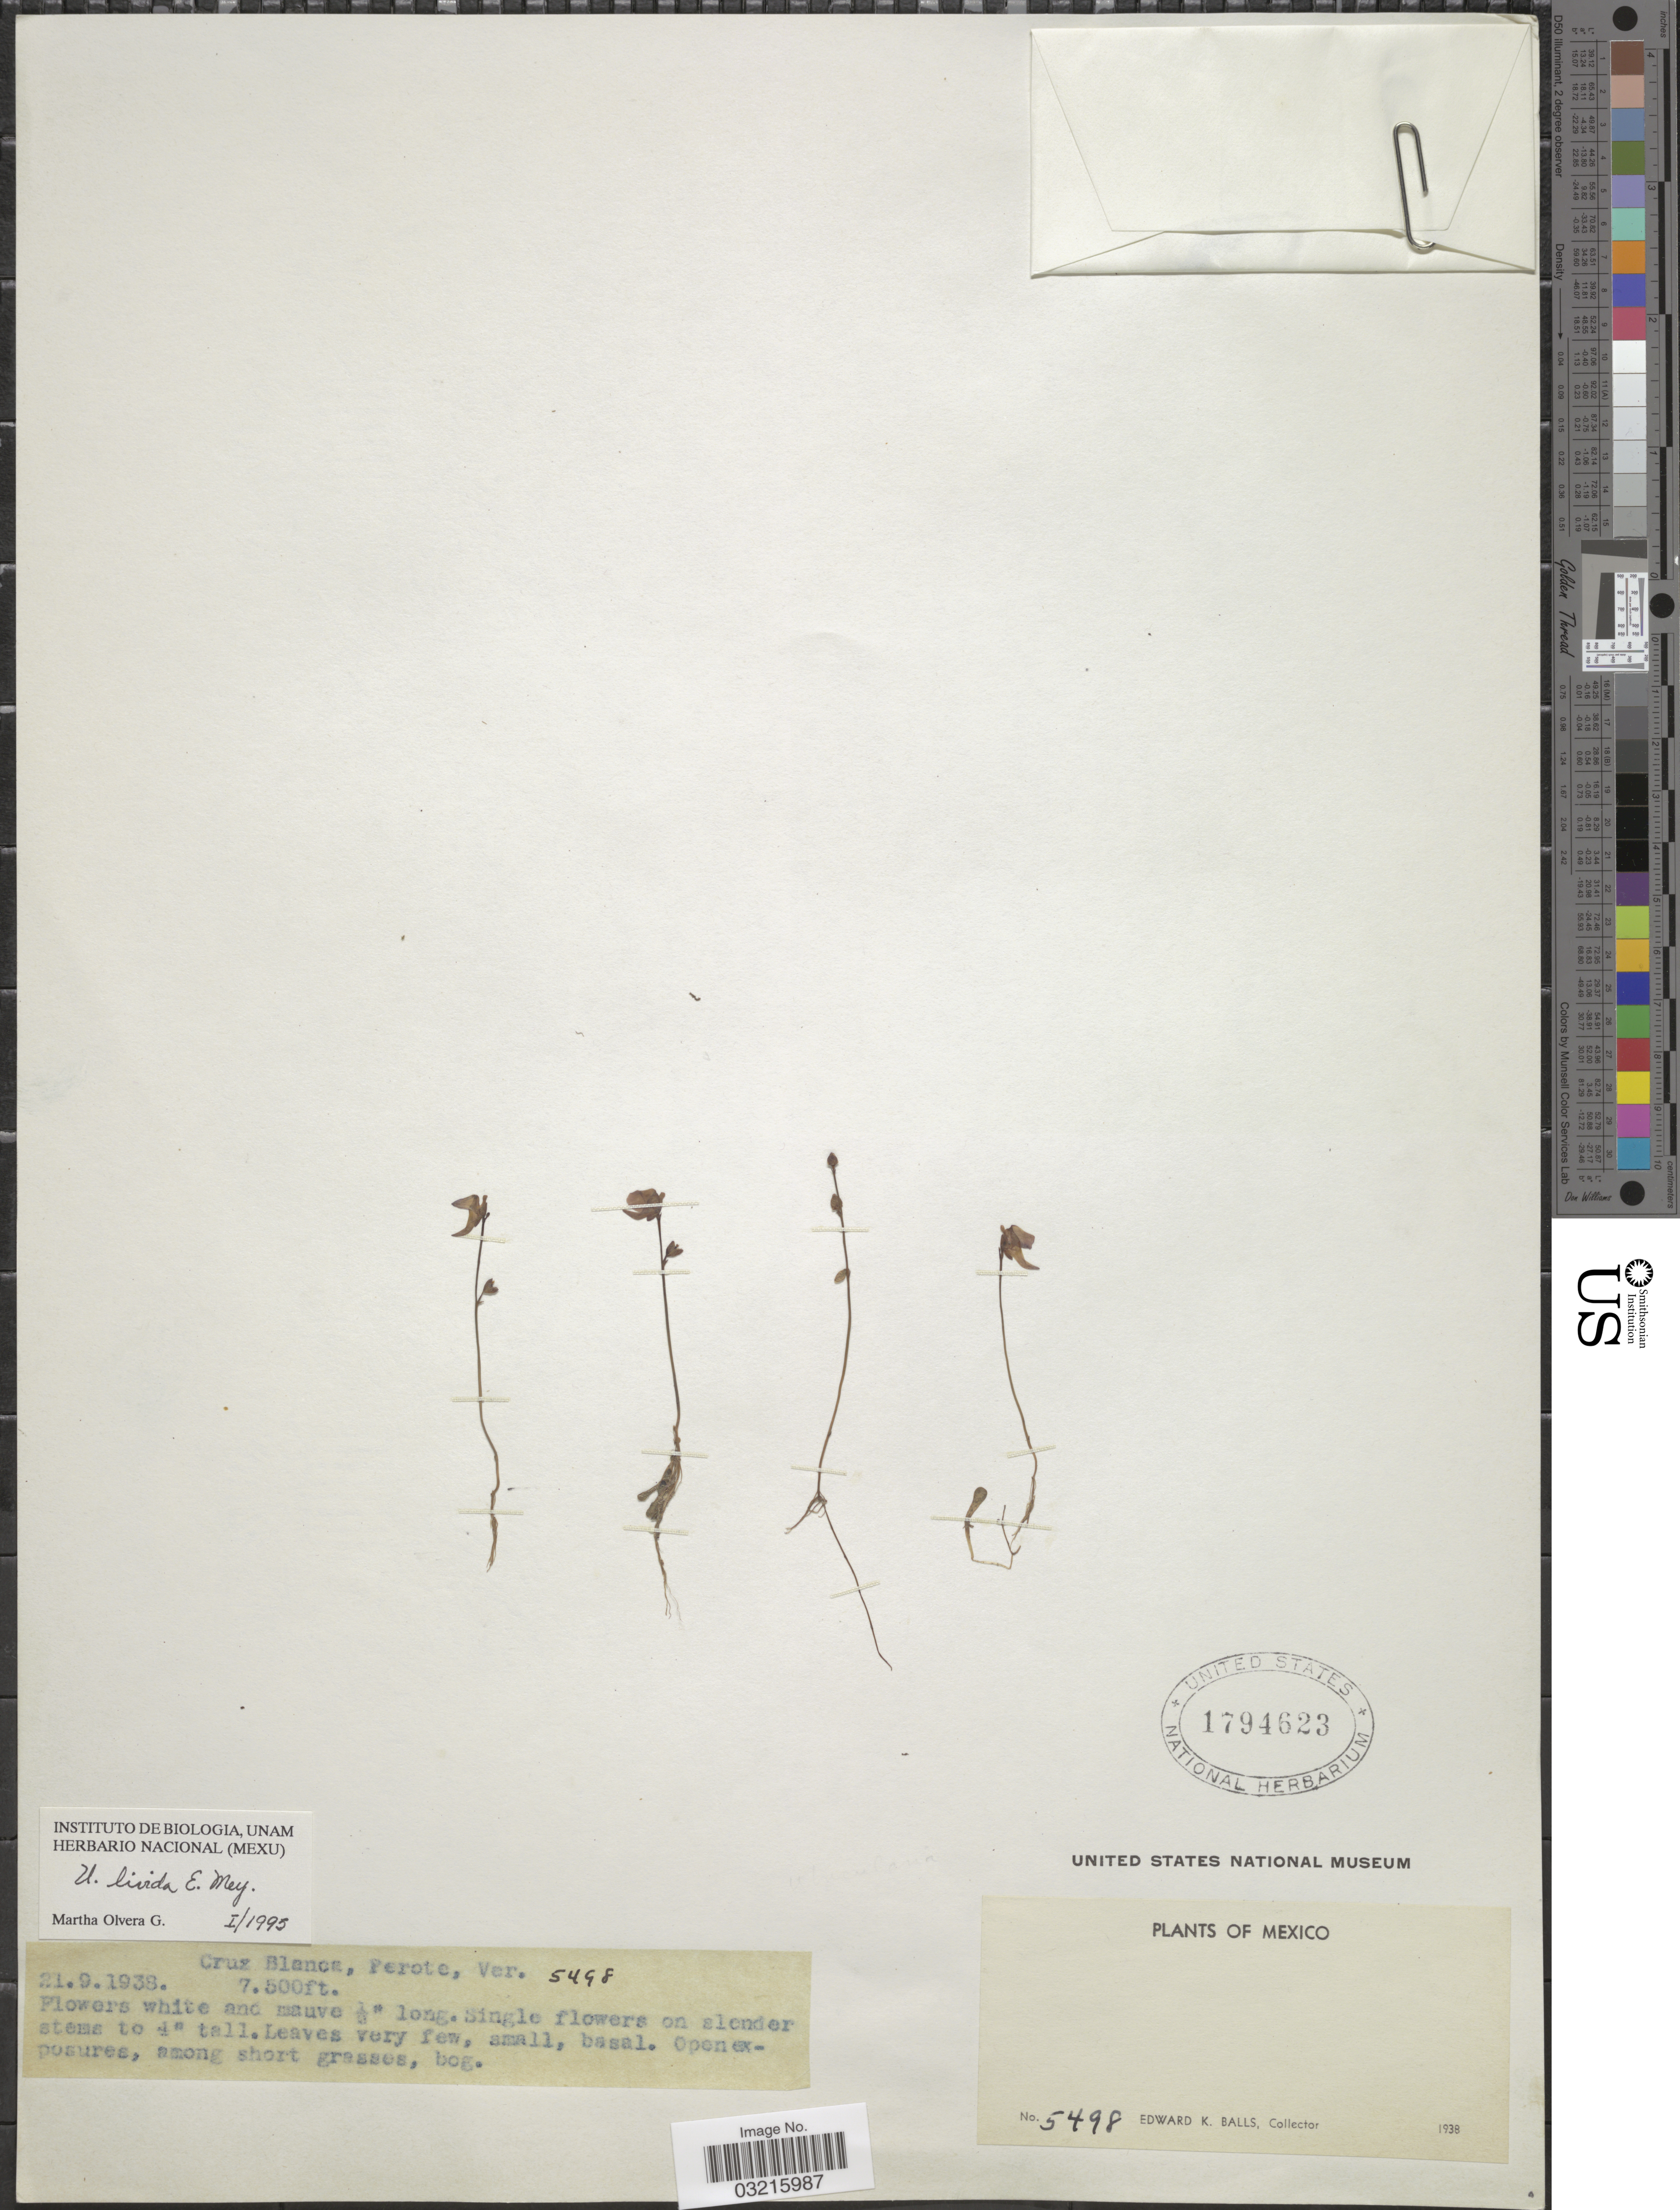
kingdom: Plantae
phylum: Tracheophyta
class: Magnoliopsida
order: Lamiales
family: Lentibulariaceae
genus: Utricularia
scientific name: Utricularia livida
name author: E. Mey.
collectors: E. K. Balls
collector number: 5498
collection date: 1938-09-21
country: Mexico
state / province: Veracruz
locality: Cruz Blanca, Perote, Ver.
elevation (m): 2286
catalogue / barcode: US 1794623